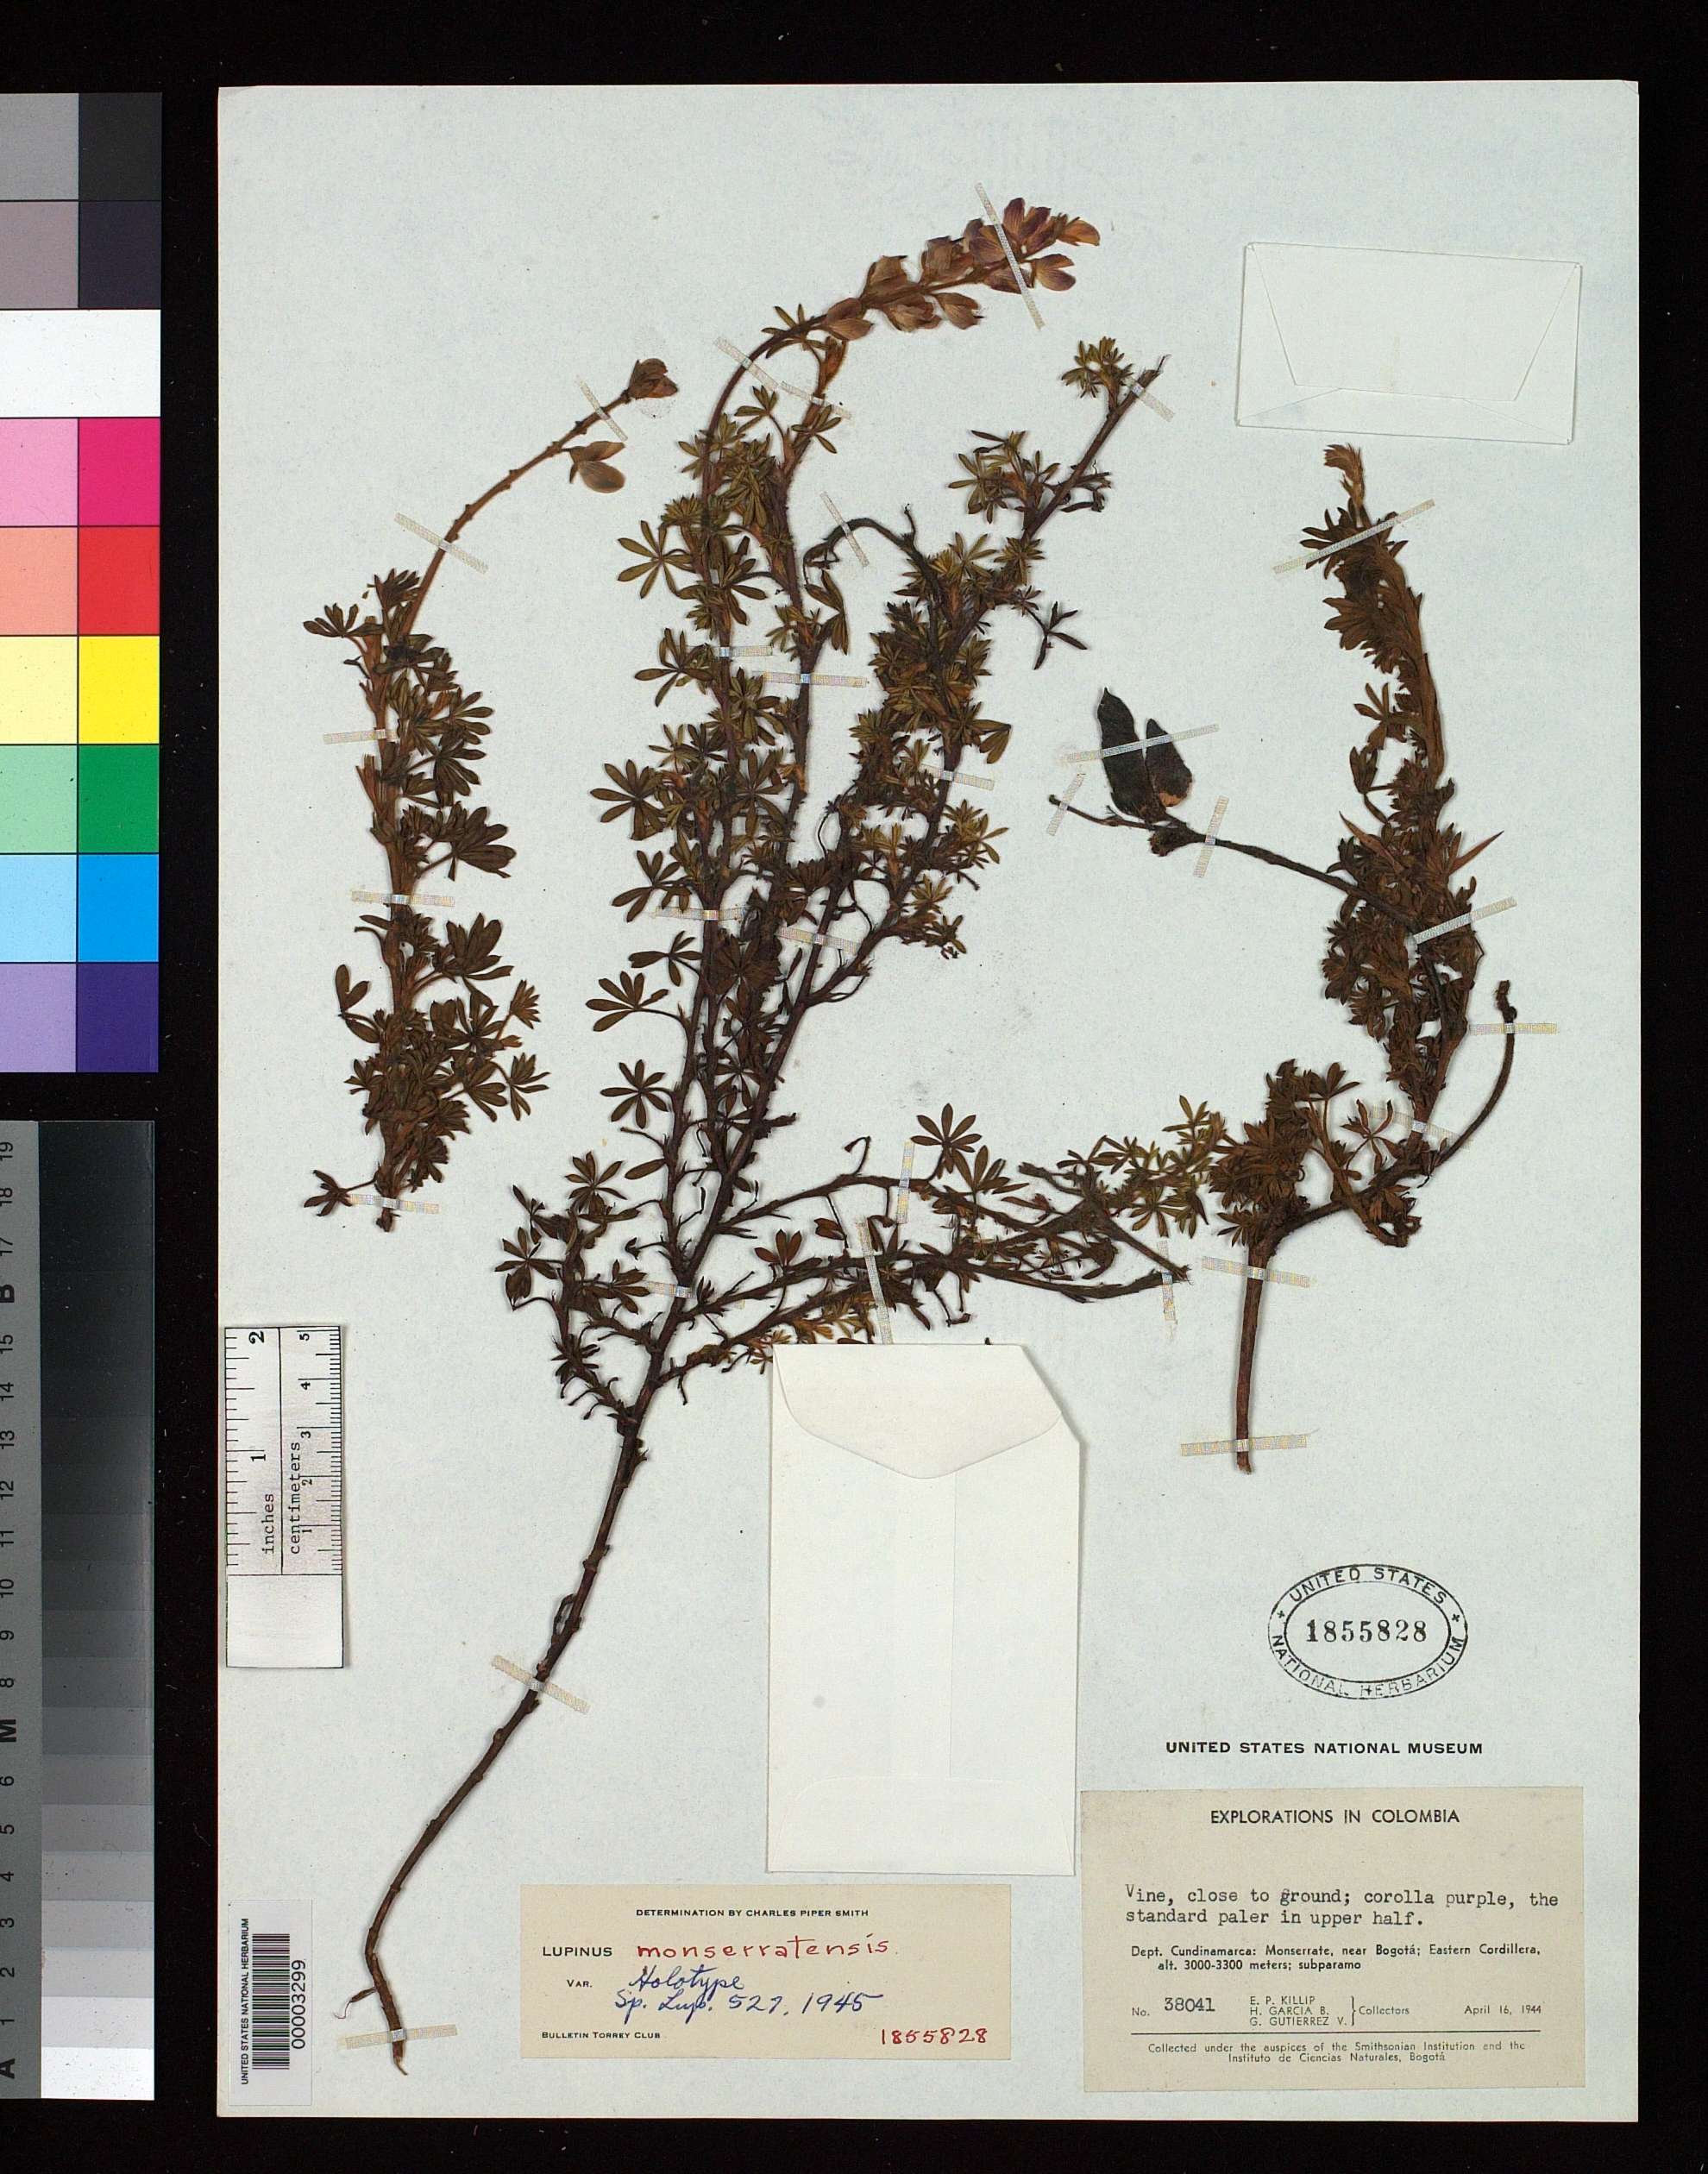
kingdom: Plantae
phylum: Tracheophyta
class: Magnoliopsida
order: Fabales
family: Fabaceae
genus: Lupinus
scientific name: Lupinus monserratensis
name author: C.P. Sm.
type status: Holotype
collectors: E. P. Killip, H. Garcia & G. Gutierrev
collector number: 38041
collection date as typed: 16 Apr 1944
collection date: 1944-04-16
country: Colombia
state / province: Cundinamarca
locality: Monserrate, near Bogota, eastern Cordillera.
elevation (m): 3000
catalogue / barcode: US 1855828